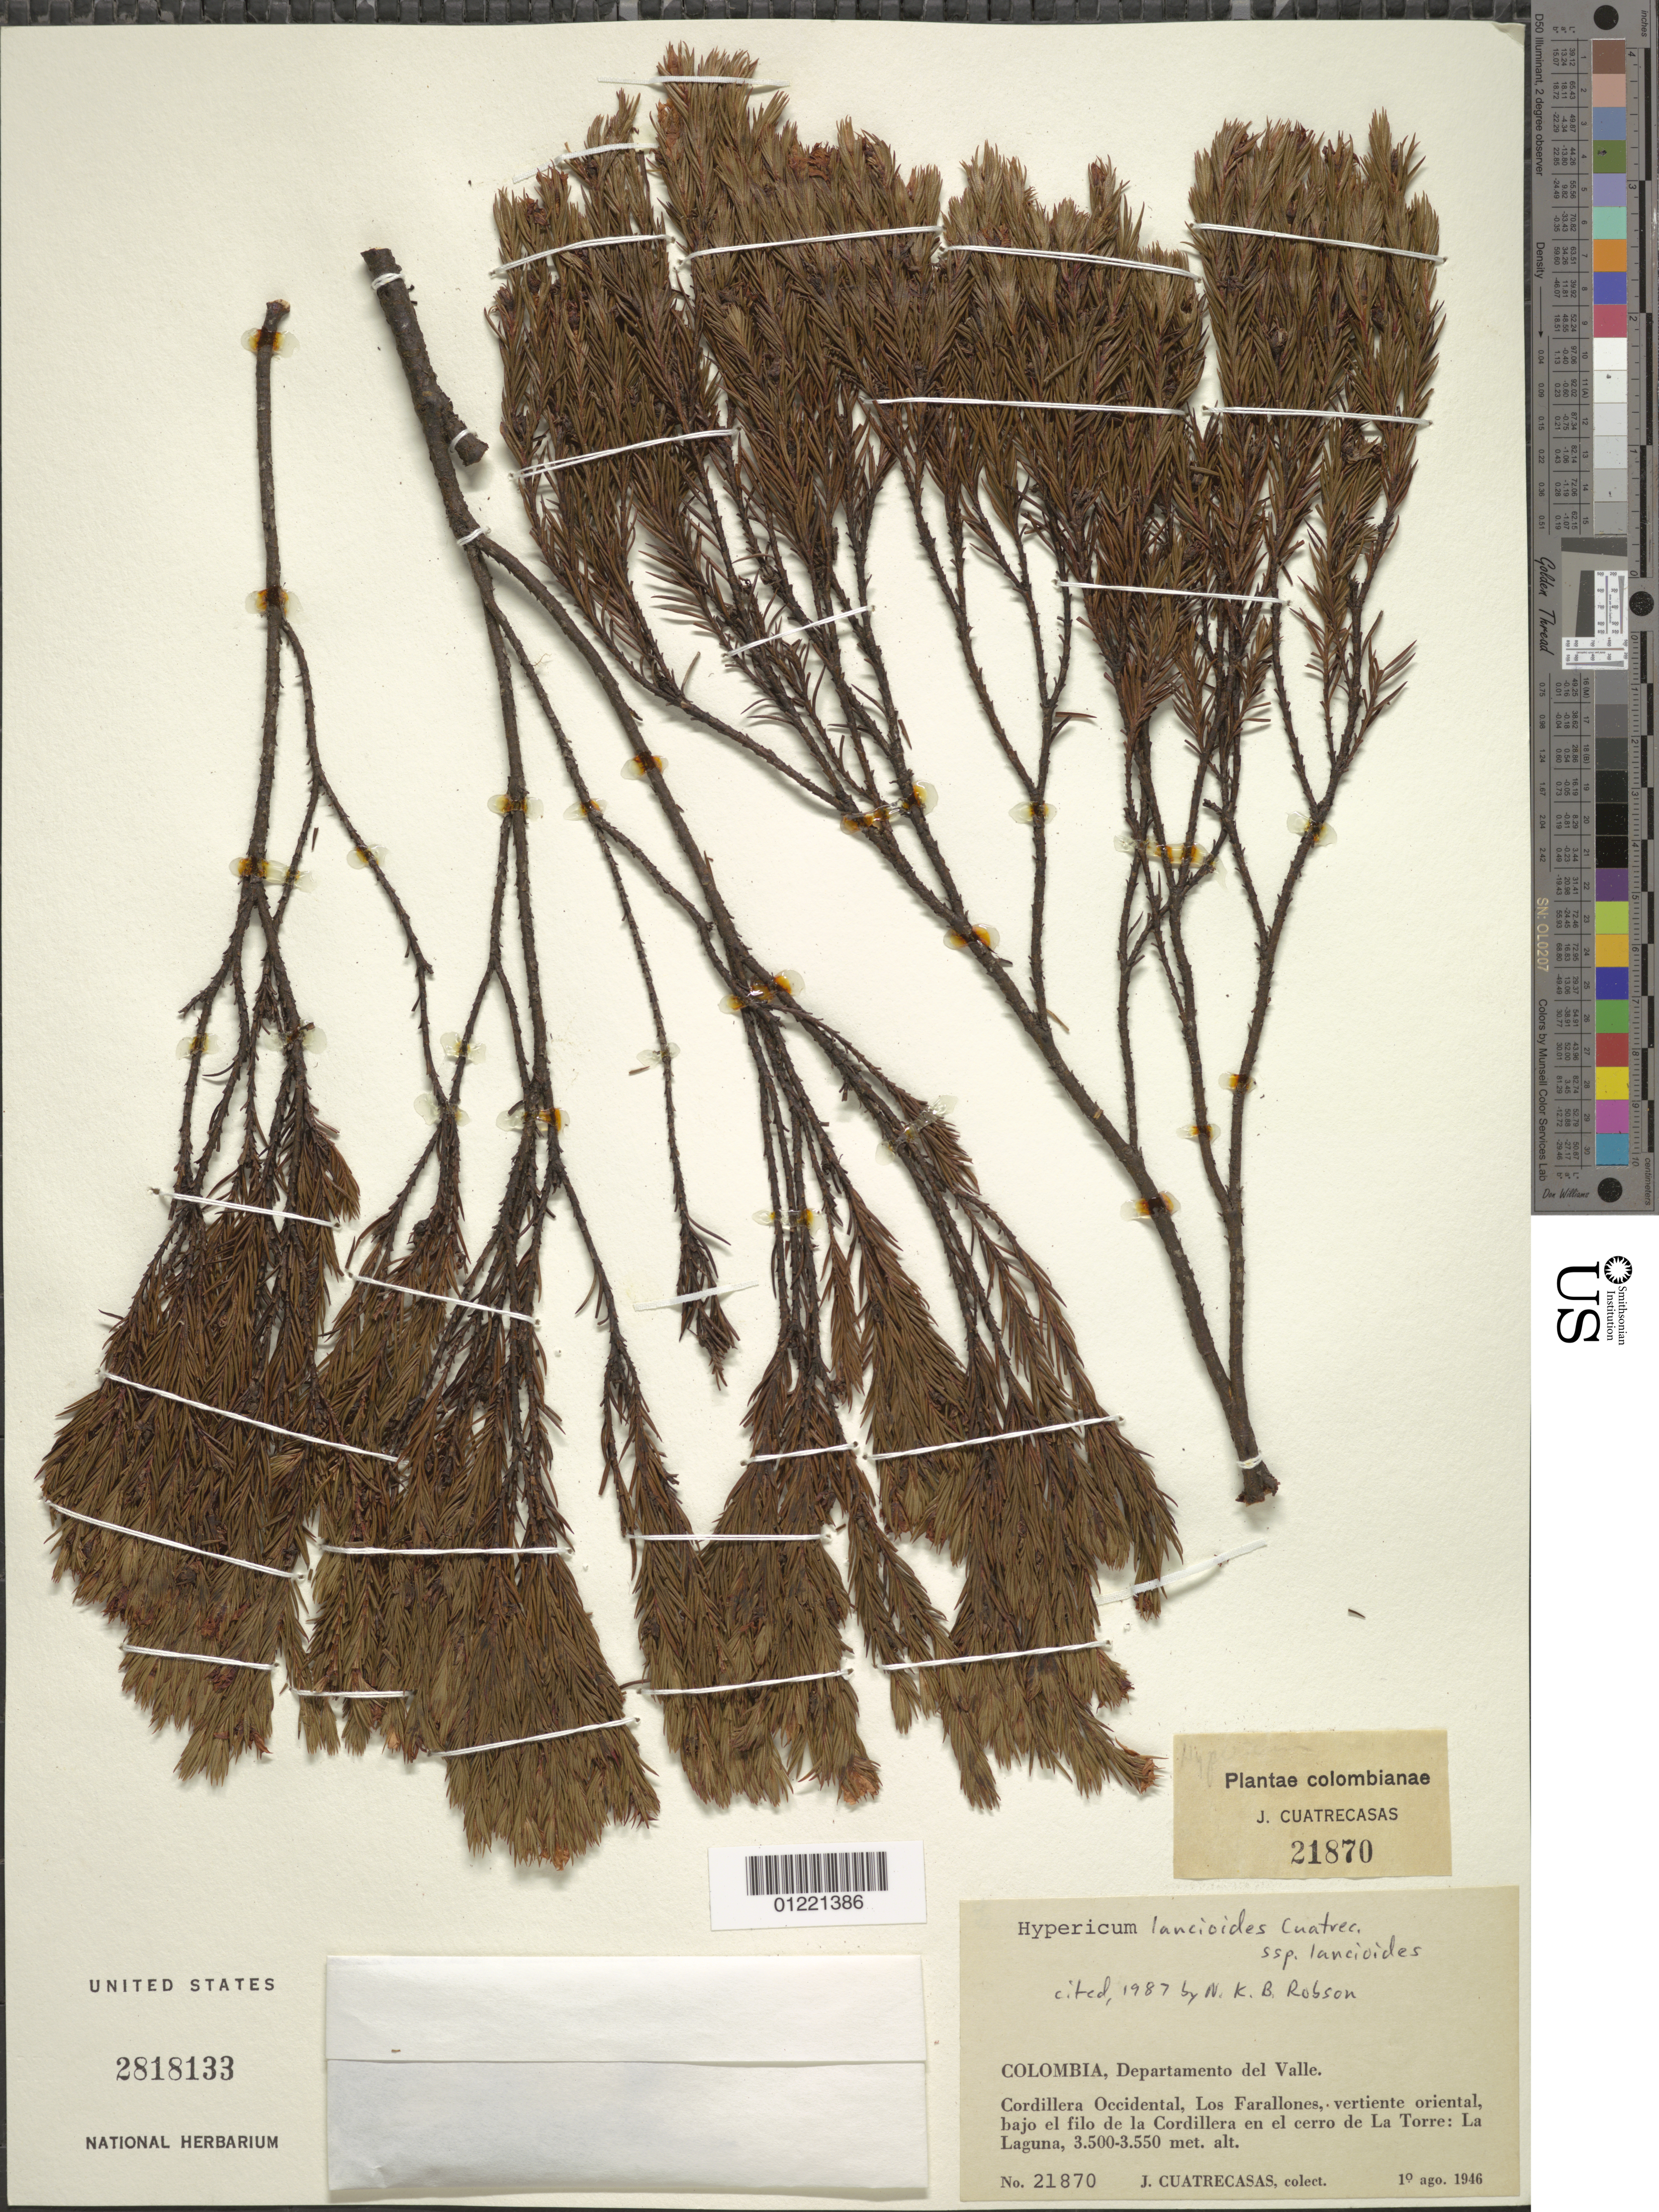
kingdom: Plantae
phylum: Tracheophyta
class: Magnoliopsida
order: Malpighiales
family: Hypericaceae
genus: Hypericum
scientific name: Hypericum lancioides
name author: Cuatrec.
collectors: J. Cuatrecasas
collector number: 21870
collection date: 1946-08-19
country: Colombia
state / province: Valle del Cauca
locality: Cordillera occidental, Los Farallones, vertiente oriental, bajo el filo de la Cordillera en el cerro de La Torre: La Laguna.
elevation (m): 3500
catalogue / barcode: US 2818133